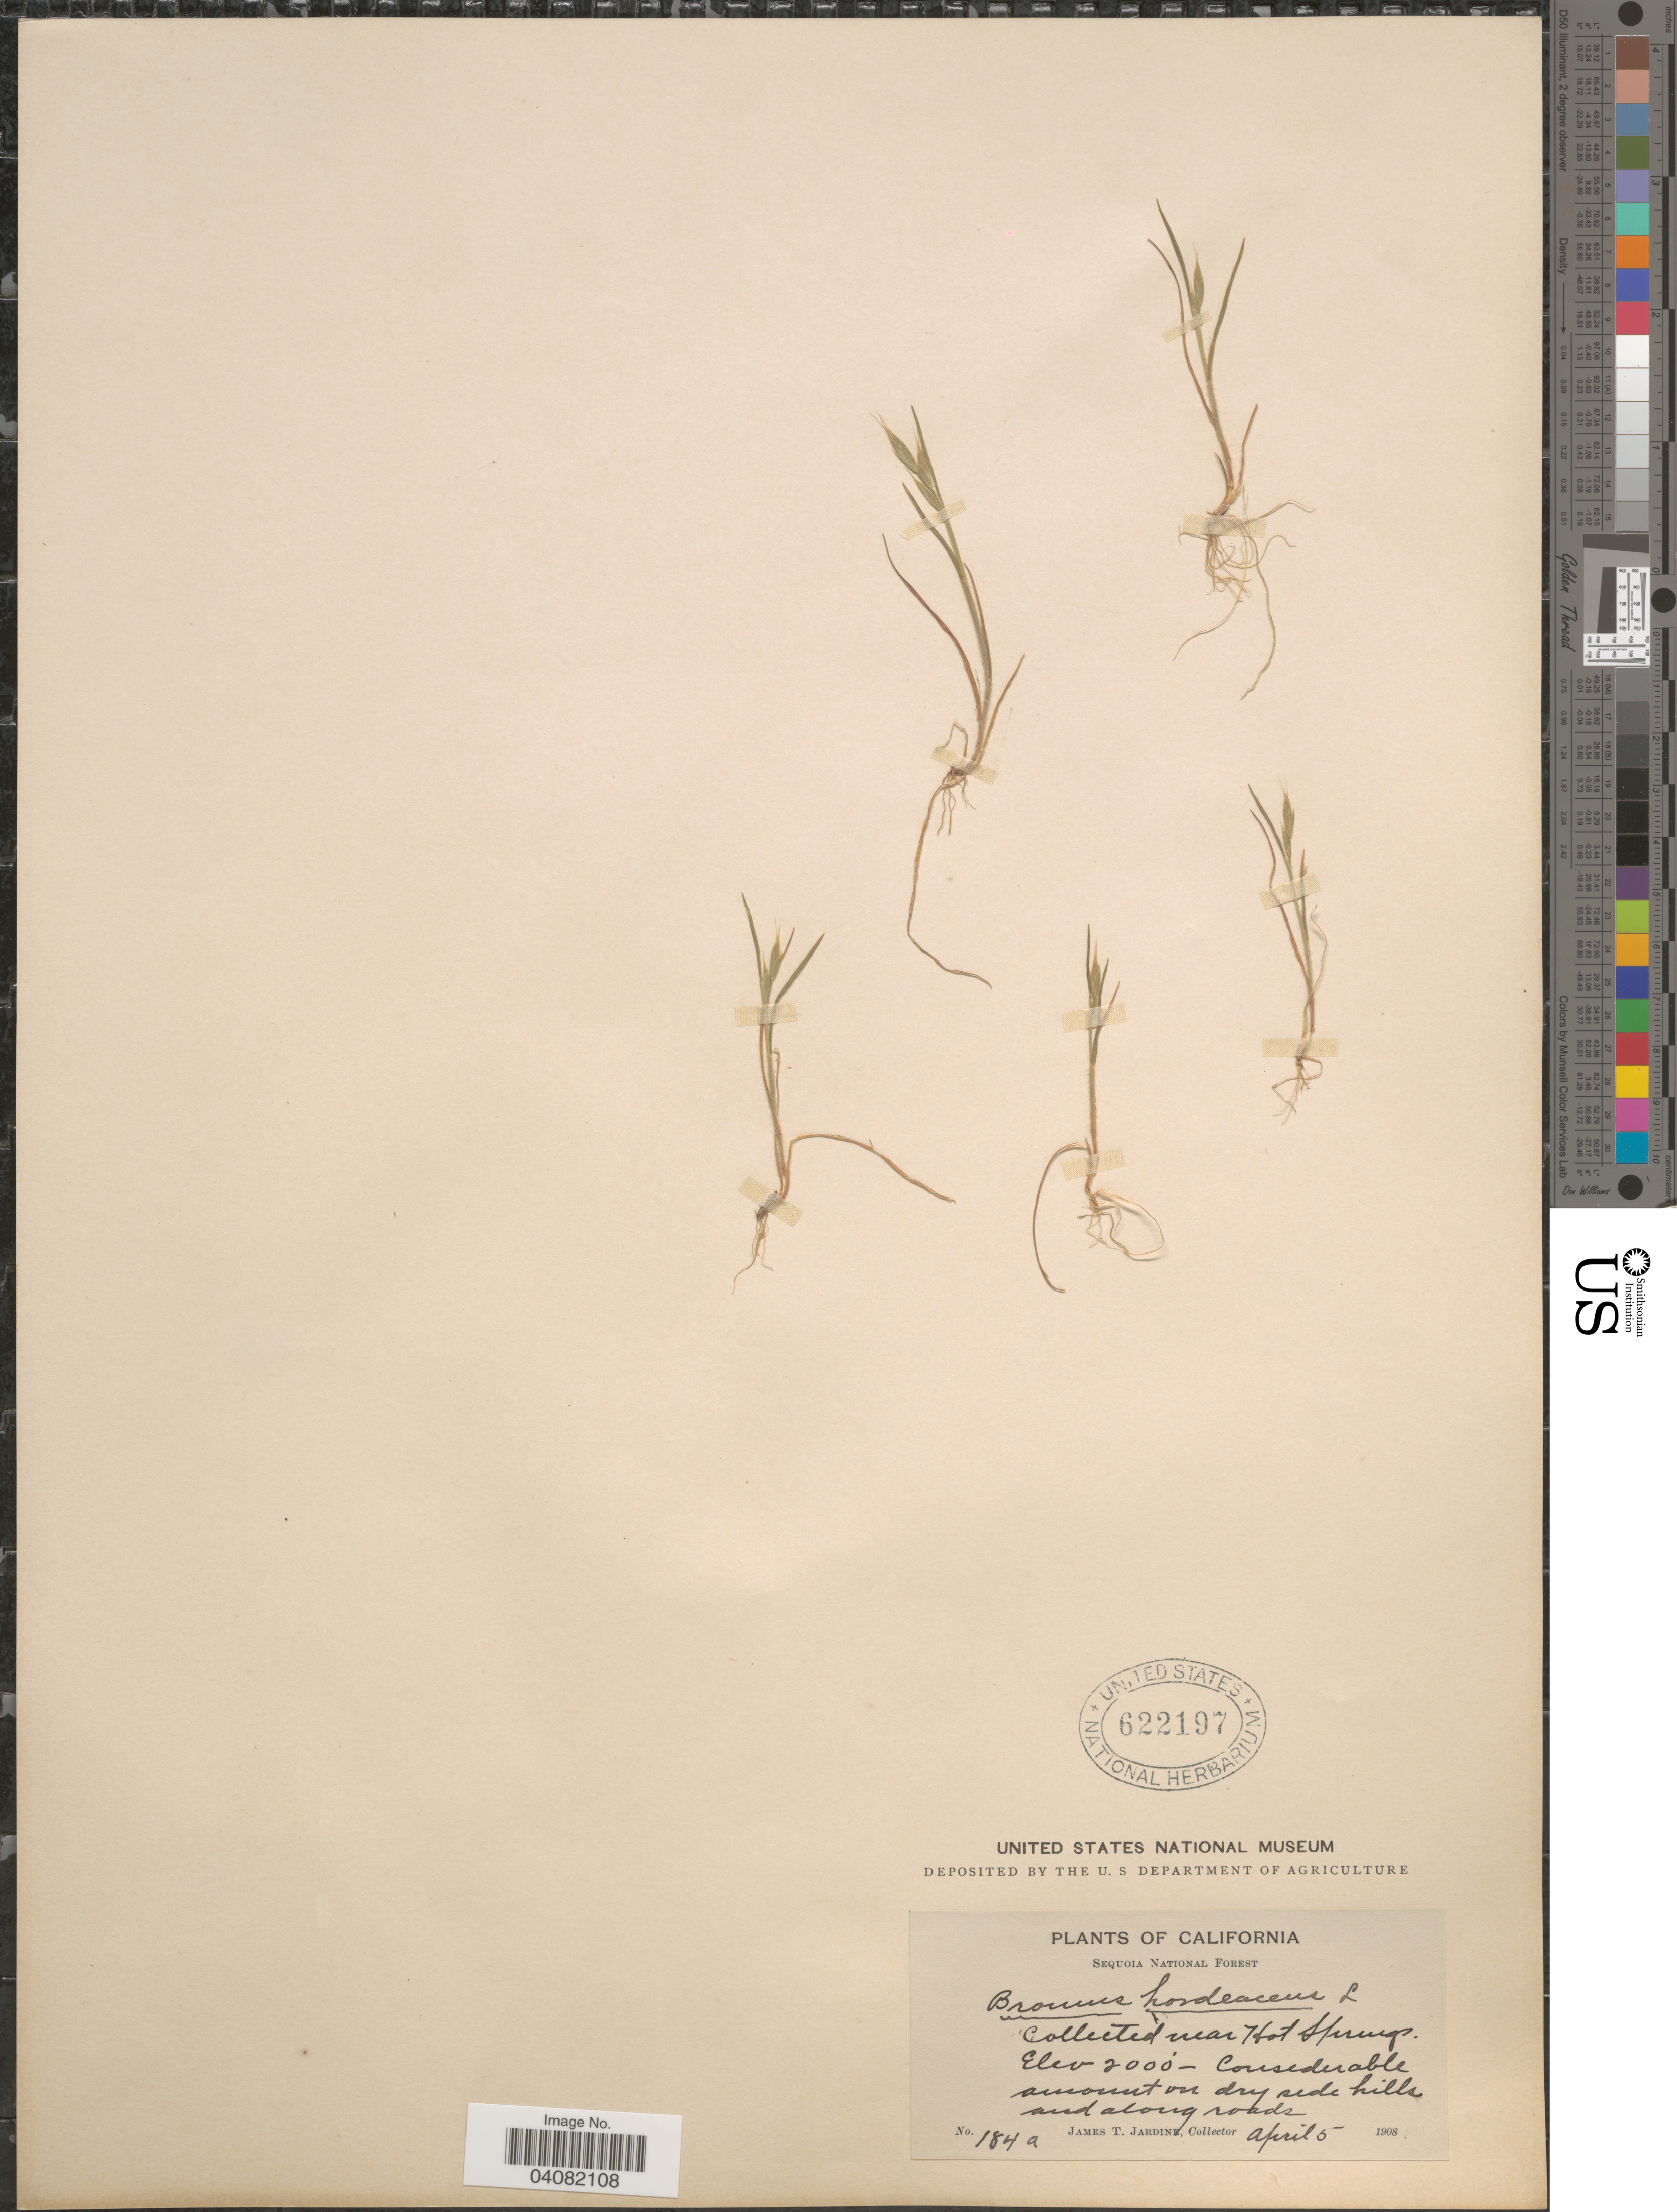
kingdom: Plantae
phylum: Tracheophyta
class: Liliopsida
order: Poales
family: Poaceae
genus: Bromus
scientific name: Bromus hordeaceus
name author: L.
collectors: J. T. Jardine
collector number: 184a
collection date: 1908-04-05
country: United States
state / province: California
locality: Sequoia National Forest. Collected near Hot Springs. Consederable amount on dry side hills and along roads.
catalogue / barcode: US 622197